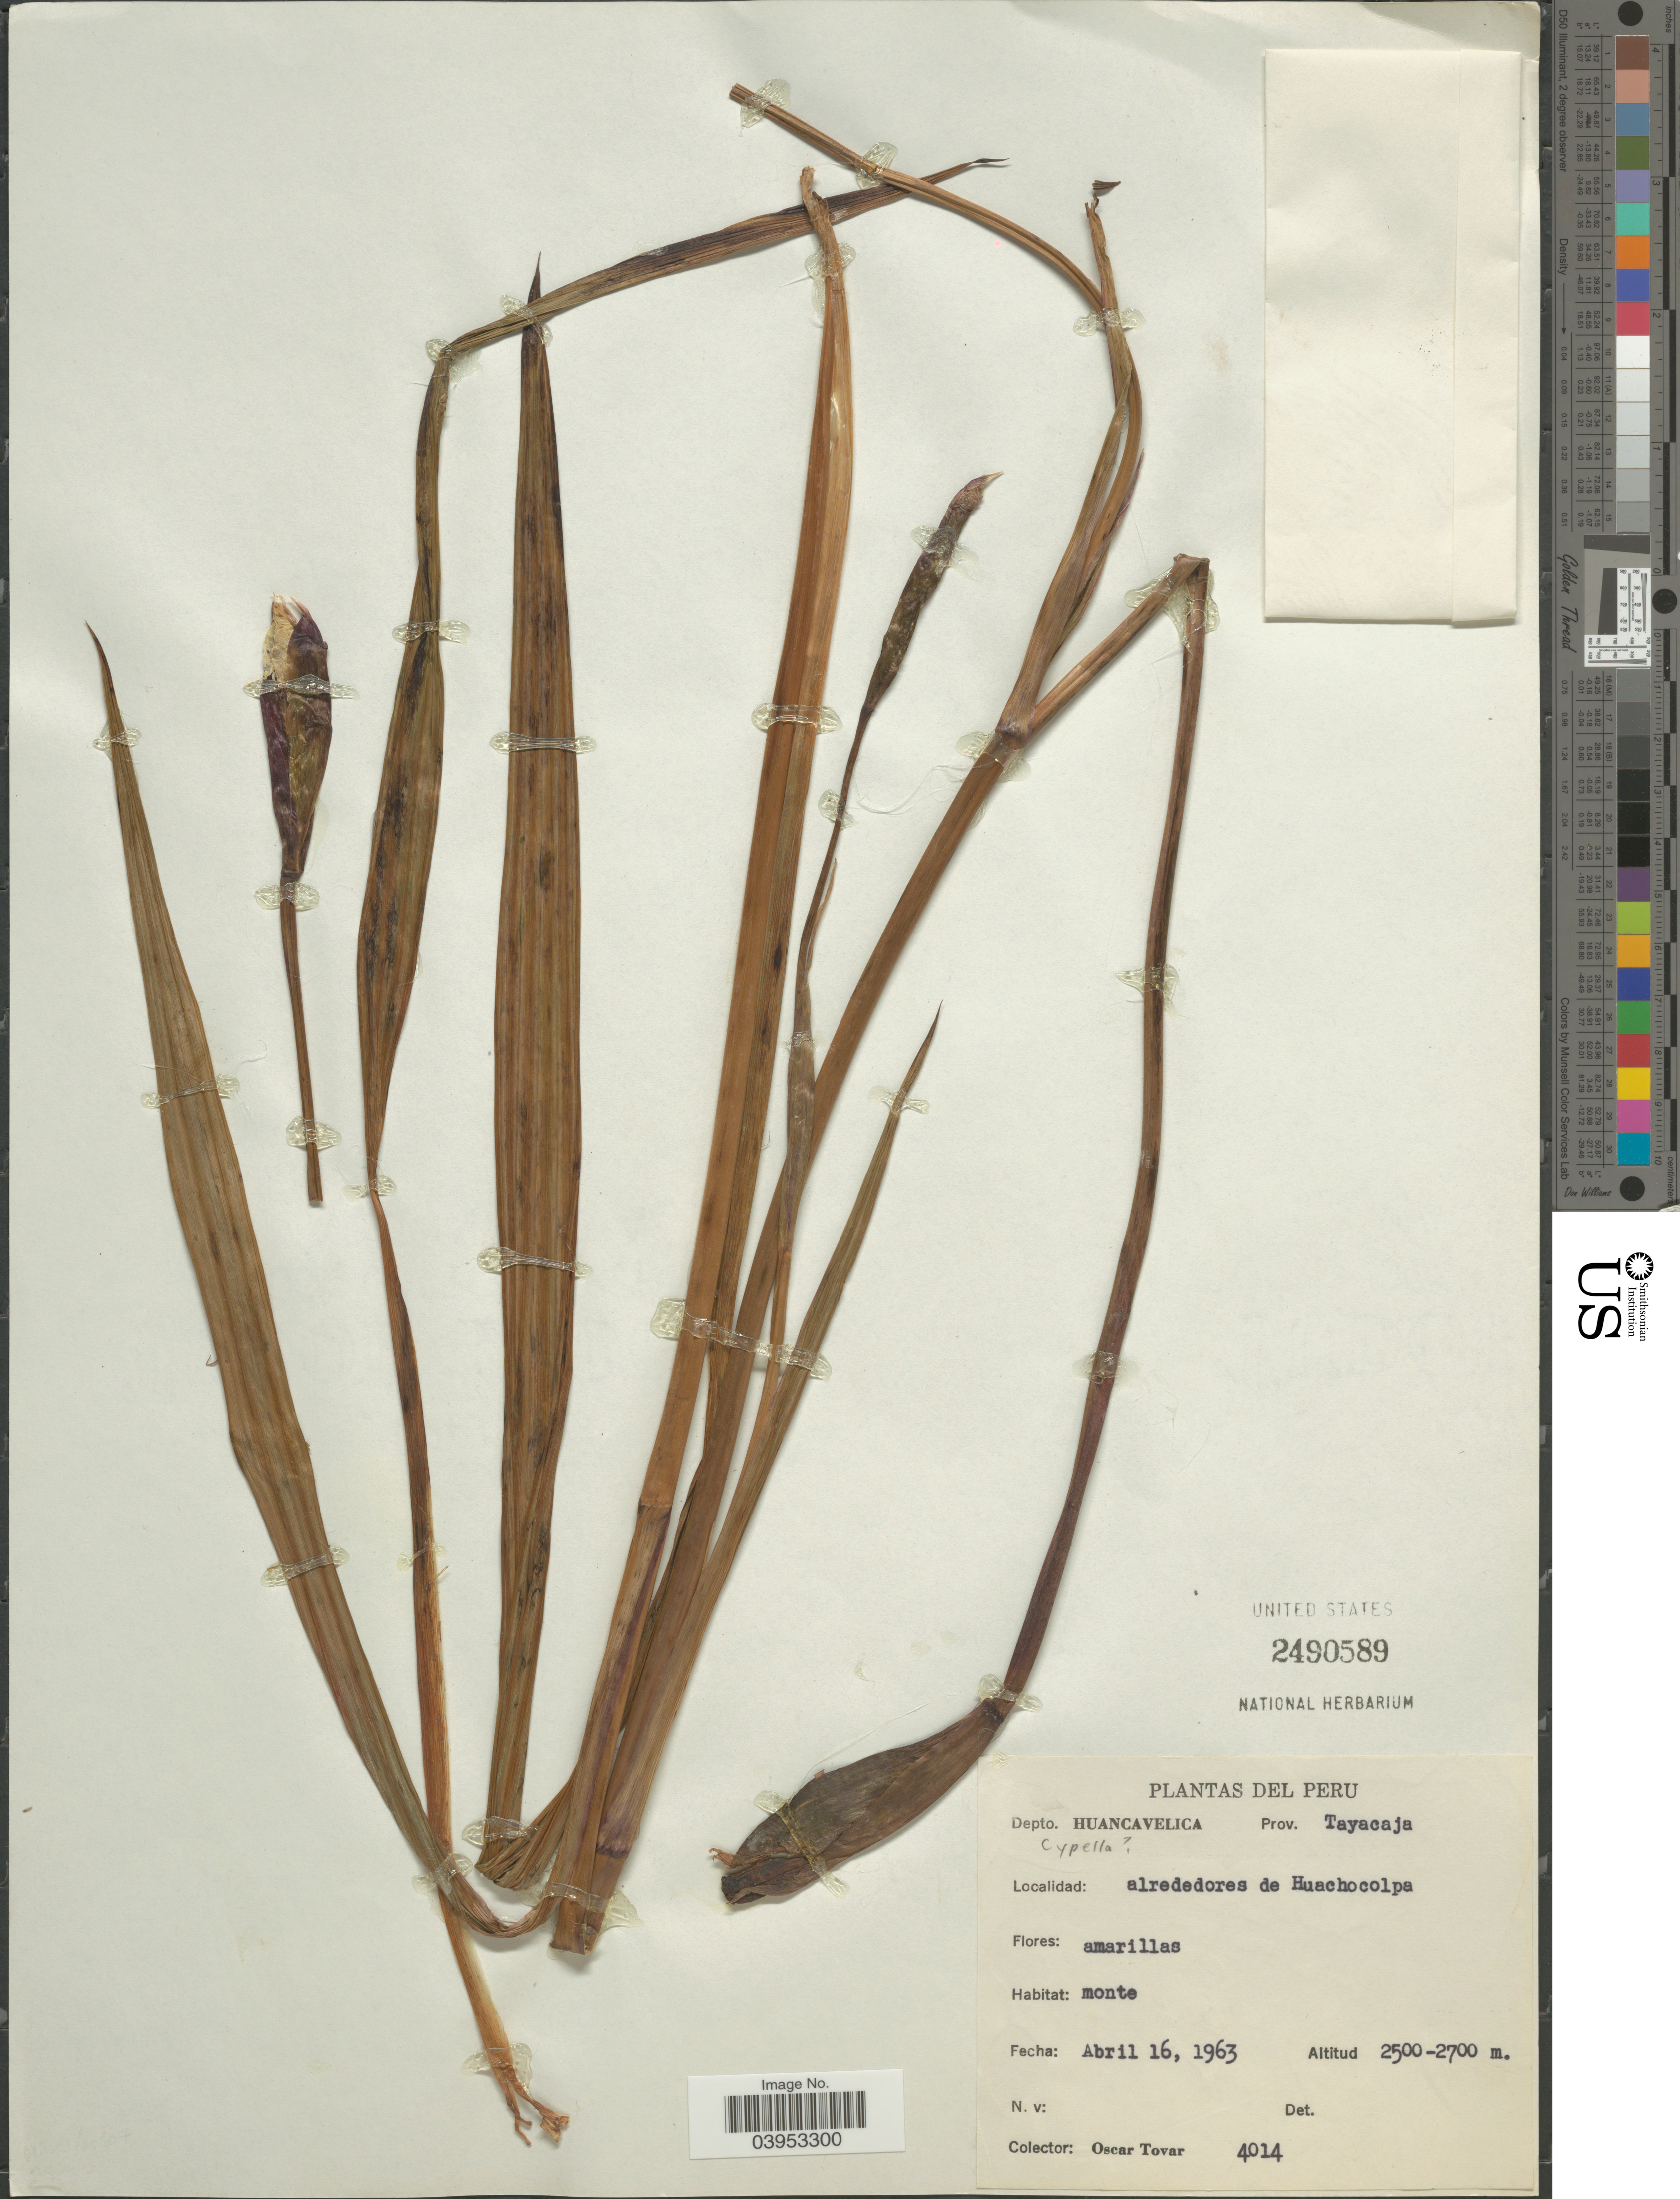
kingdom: Plantae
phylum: Tracheophyta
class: Liliopsida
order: Asparagales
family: Iridaceae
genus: Cypella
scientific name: Cypella sp.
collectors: Ó. Tovar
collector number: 4014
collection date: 1963-04-16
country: Peru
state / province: Huancavelica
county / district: Tayacaja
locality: Depto. Huancavelica. Prov. Tayacaja. Alrededores de Huachocolpa.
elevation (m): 2500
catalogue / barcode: US 2490589